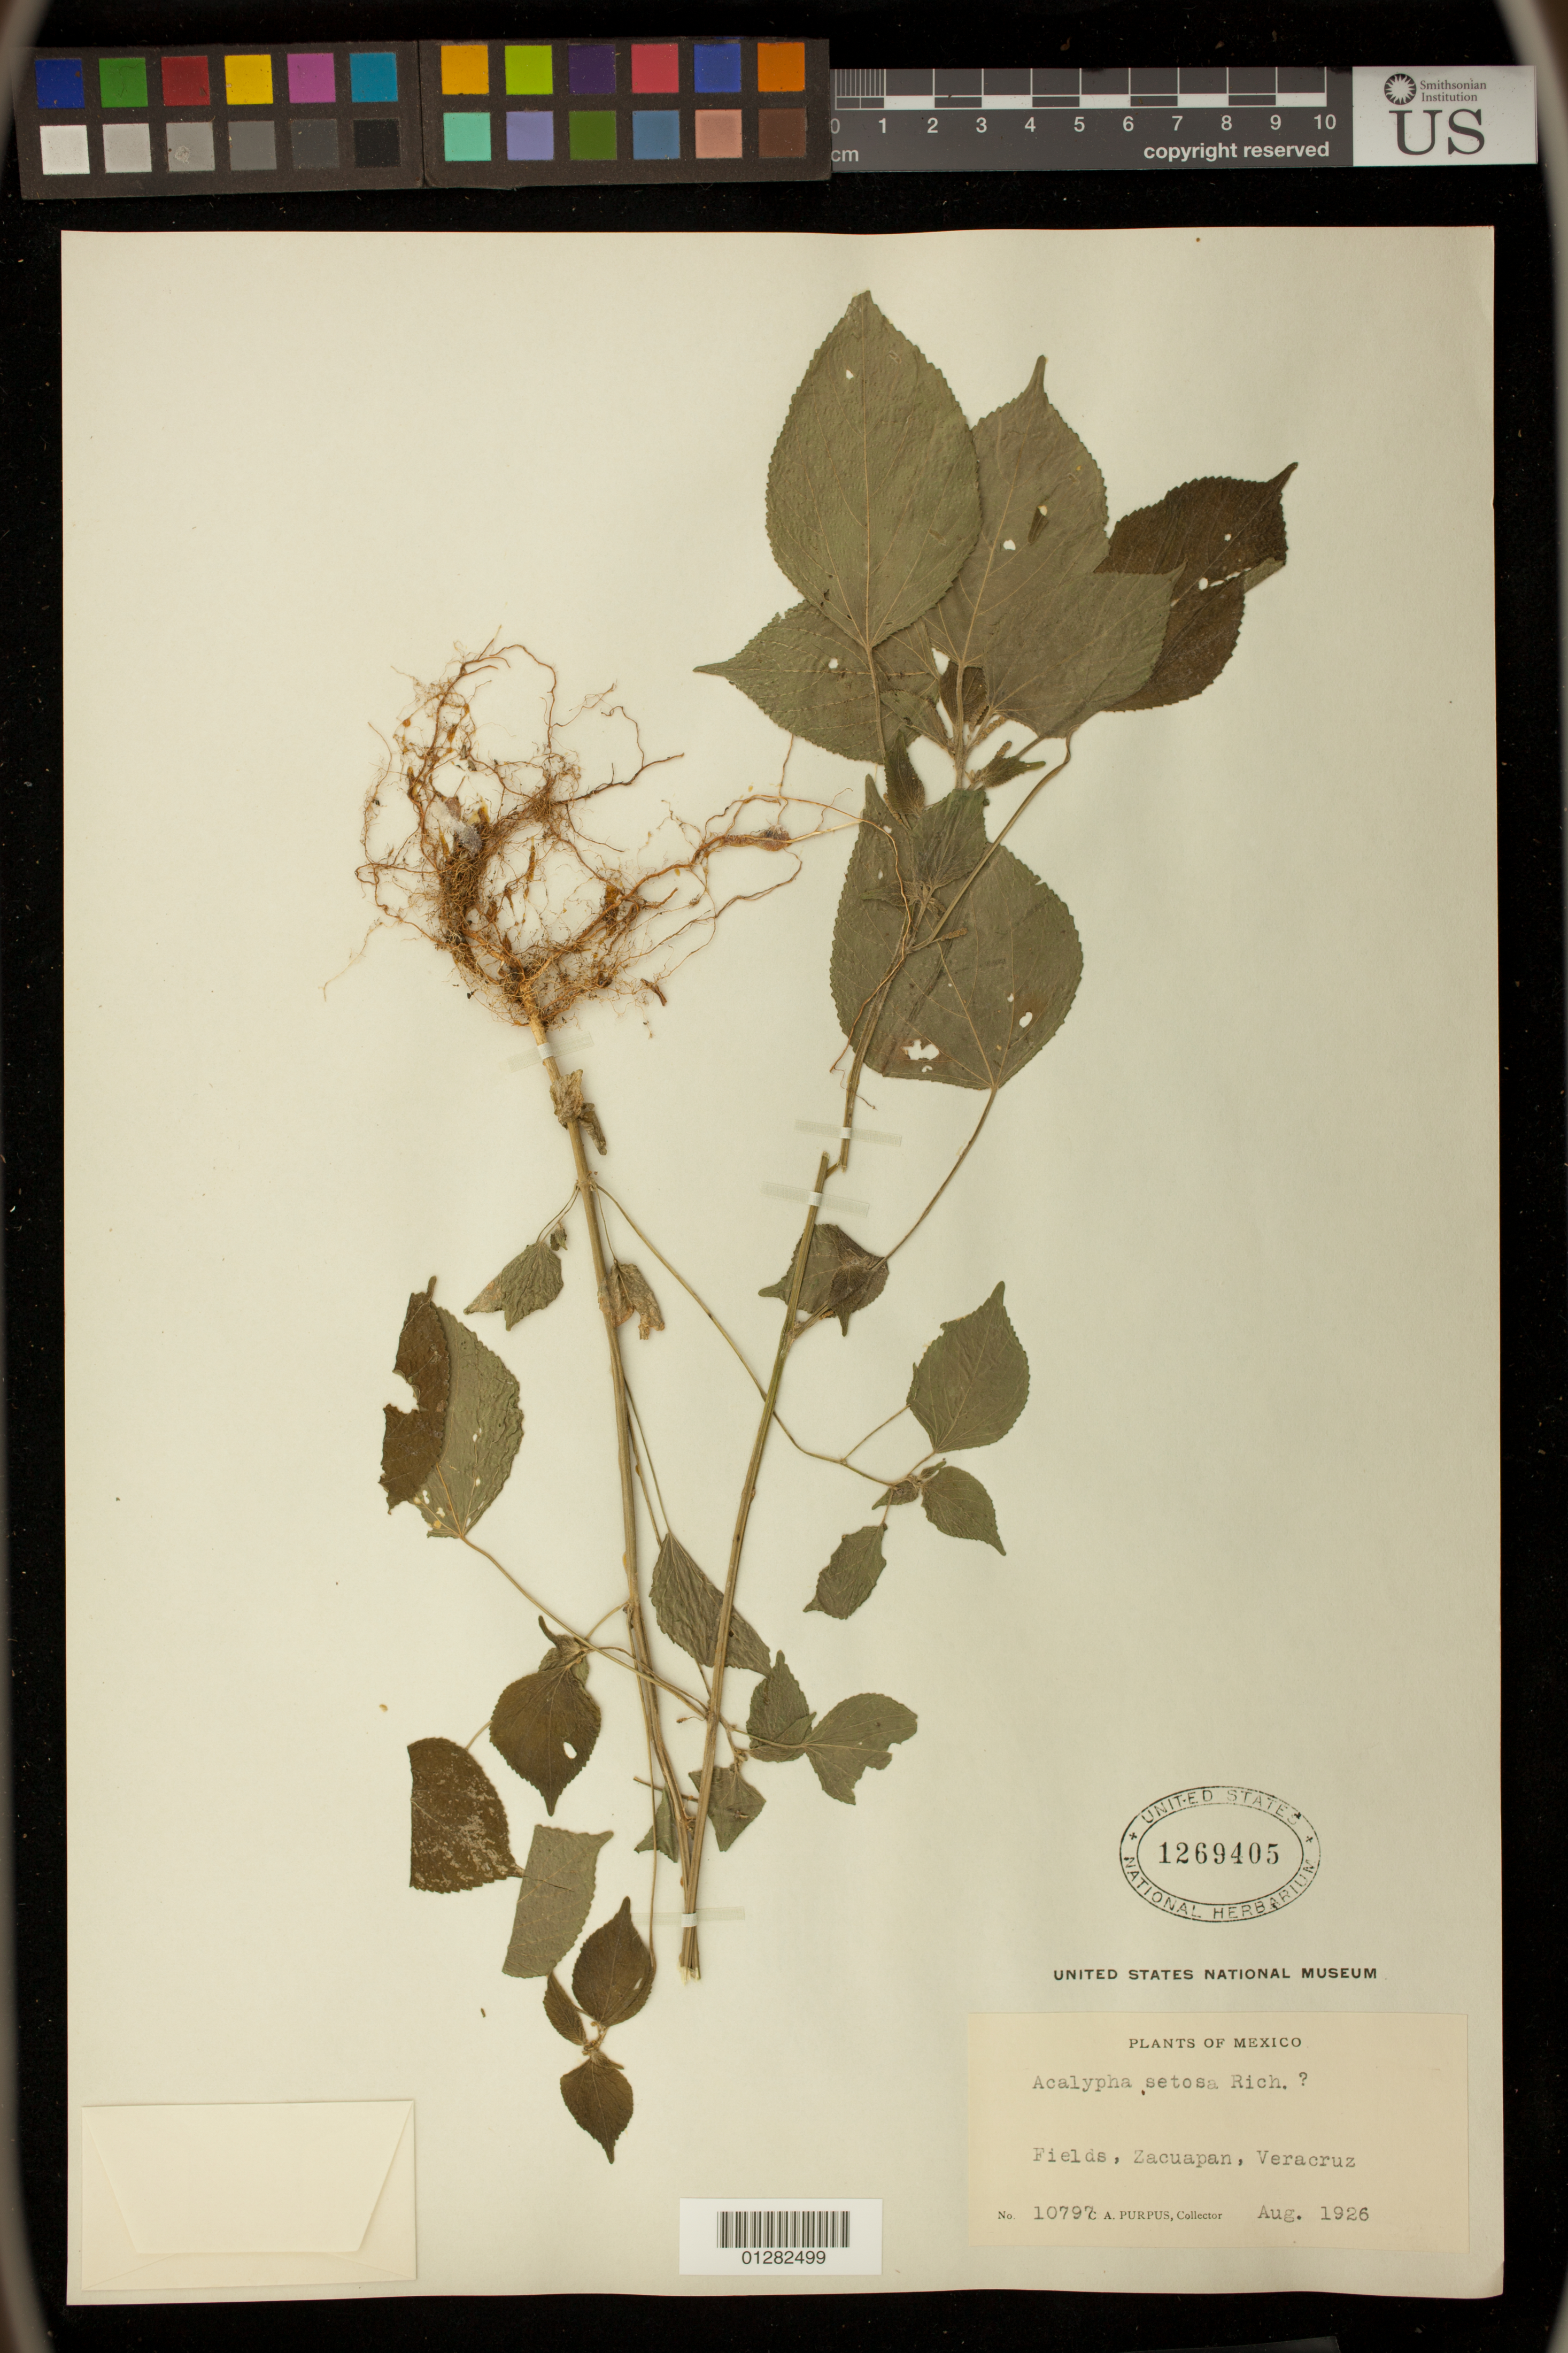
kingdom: Plantae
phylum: Tracheophyta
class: Magnoliopsida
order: Malpighiales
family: Euphorbiaceae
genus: Acalypha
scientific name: Acalypha setosa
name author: A. Rich.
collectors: R. Moran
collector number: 10797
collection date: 1926-08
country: Mexico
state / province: Veracruz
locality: Zacuapan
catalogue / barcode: US 1269405